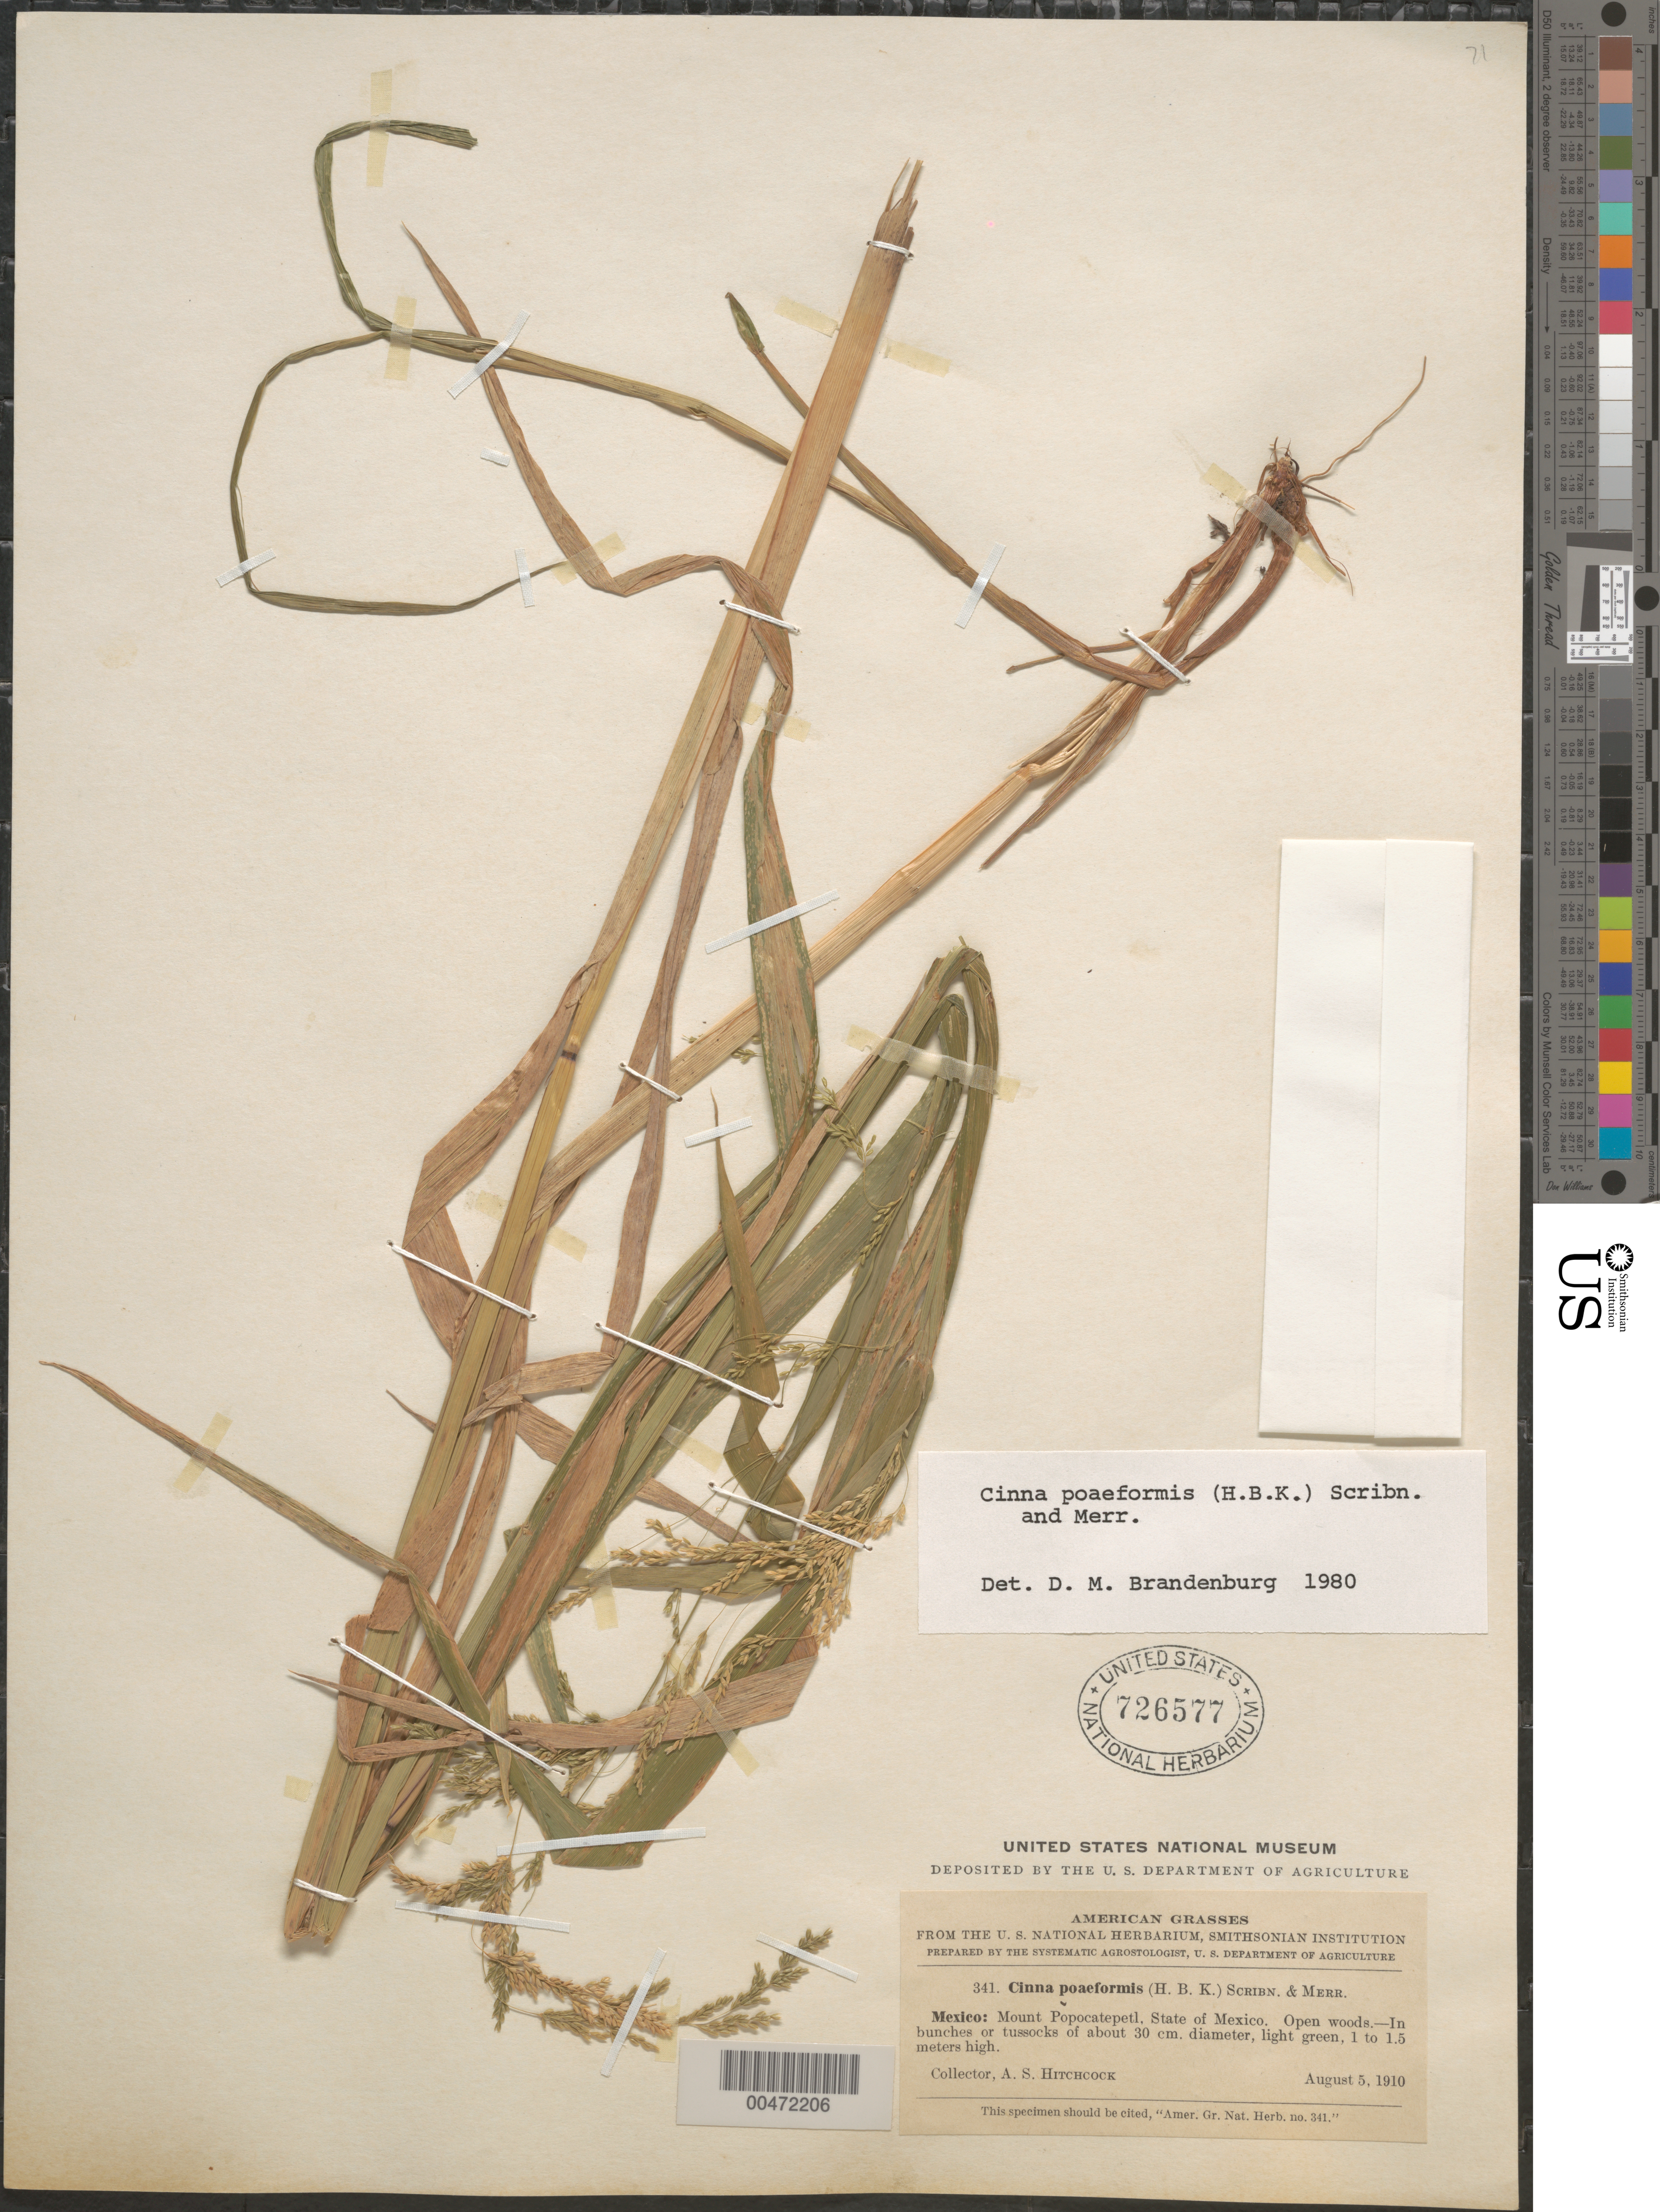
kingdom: Plantae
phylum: Tracheophyta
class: Liliopsida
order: Poales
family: Poaceae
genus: Cinna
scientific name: Cinna poiformis (Kunth) Scribn. & Merr.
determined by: Brandenburg, D. M.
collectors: A. S. Hitchcock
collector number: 341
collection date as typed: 5 Aug 1910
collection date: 1910-08-05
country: Mexico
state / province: México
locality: Mt. Popocatepetl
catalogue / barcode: US 726577